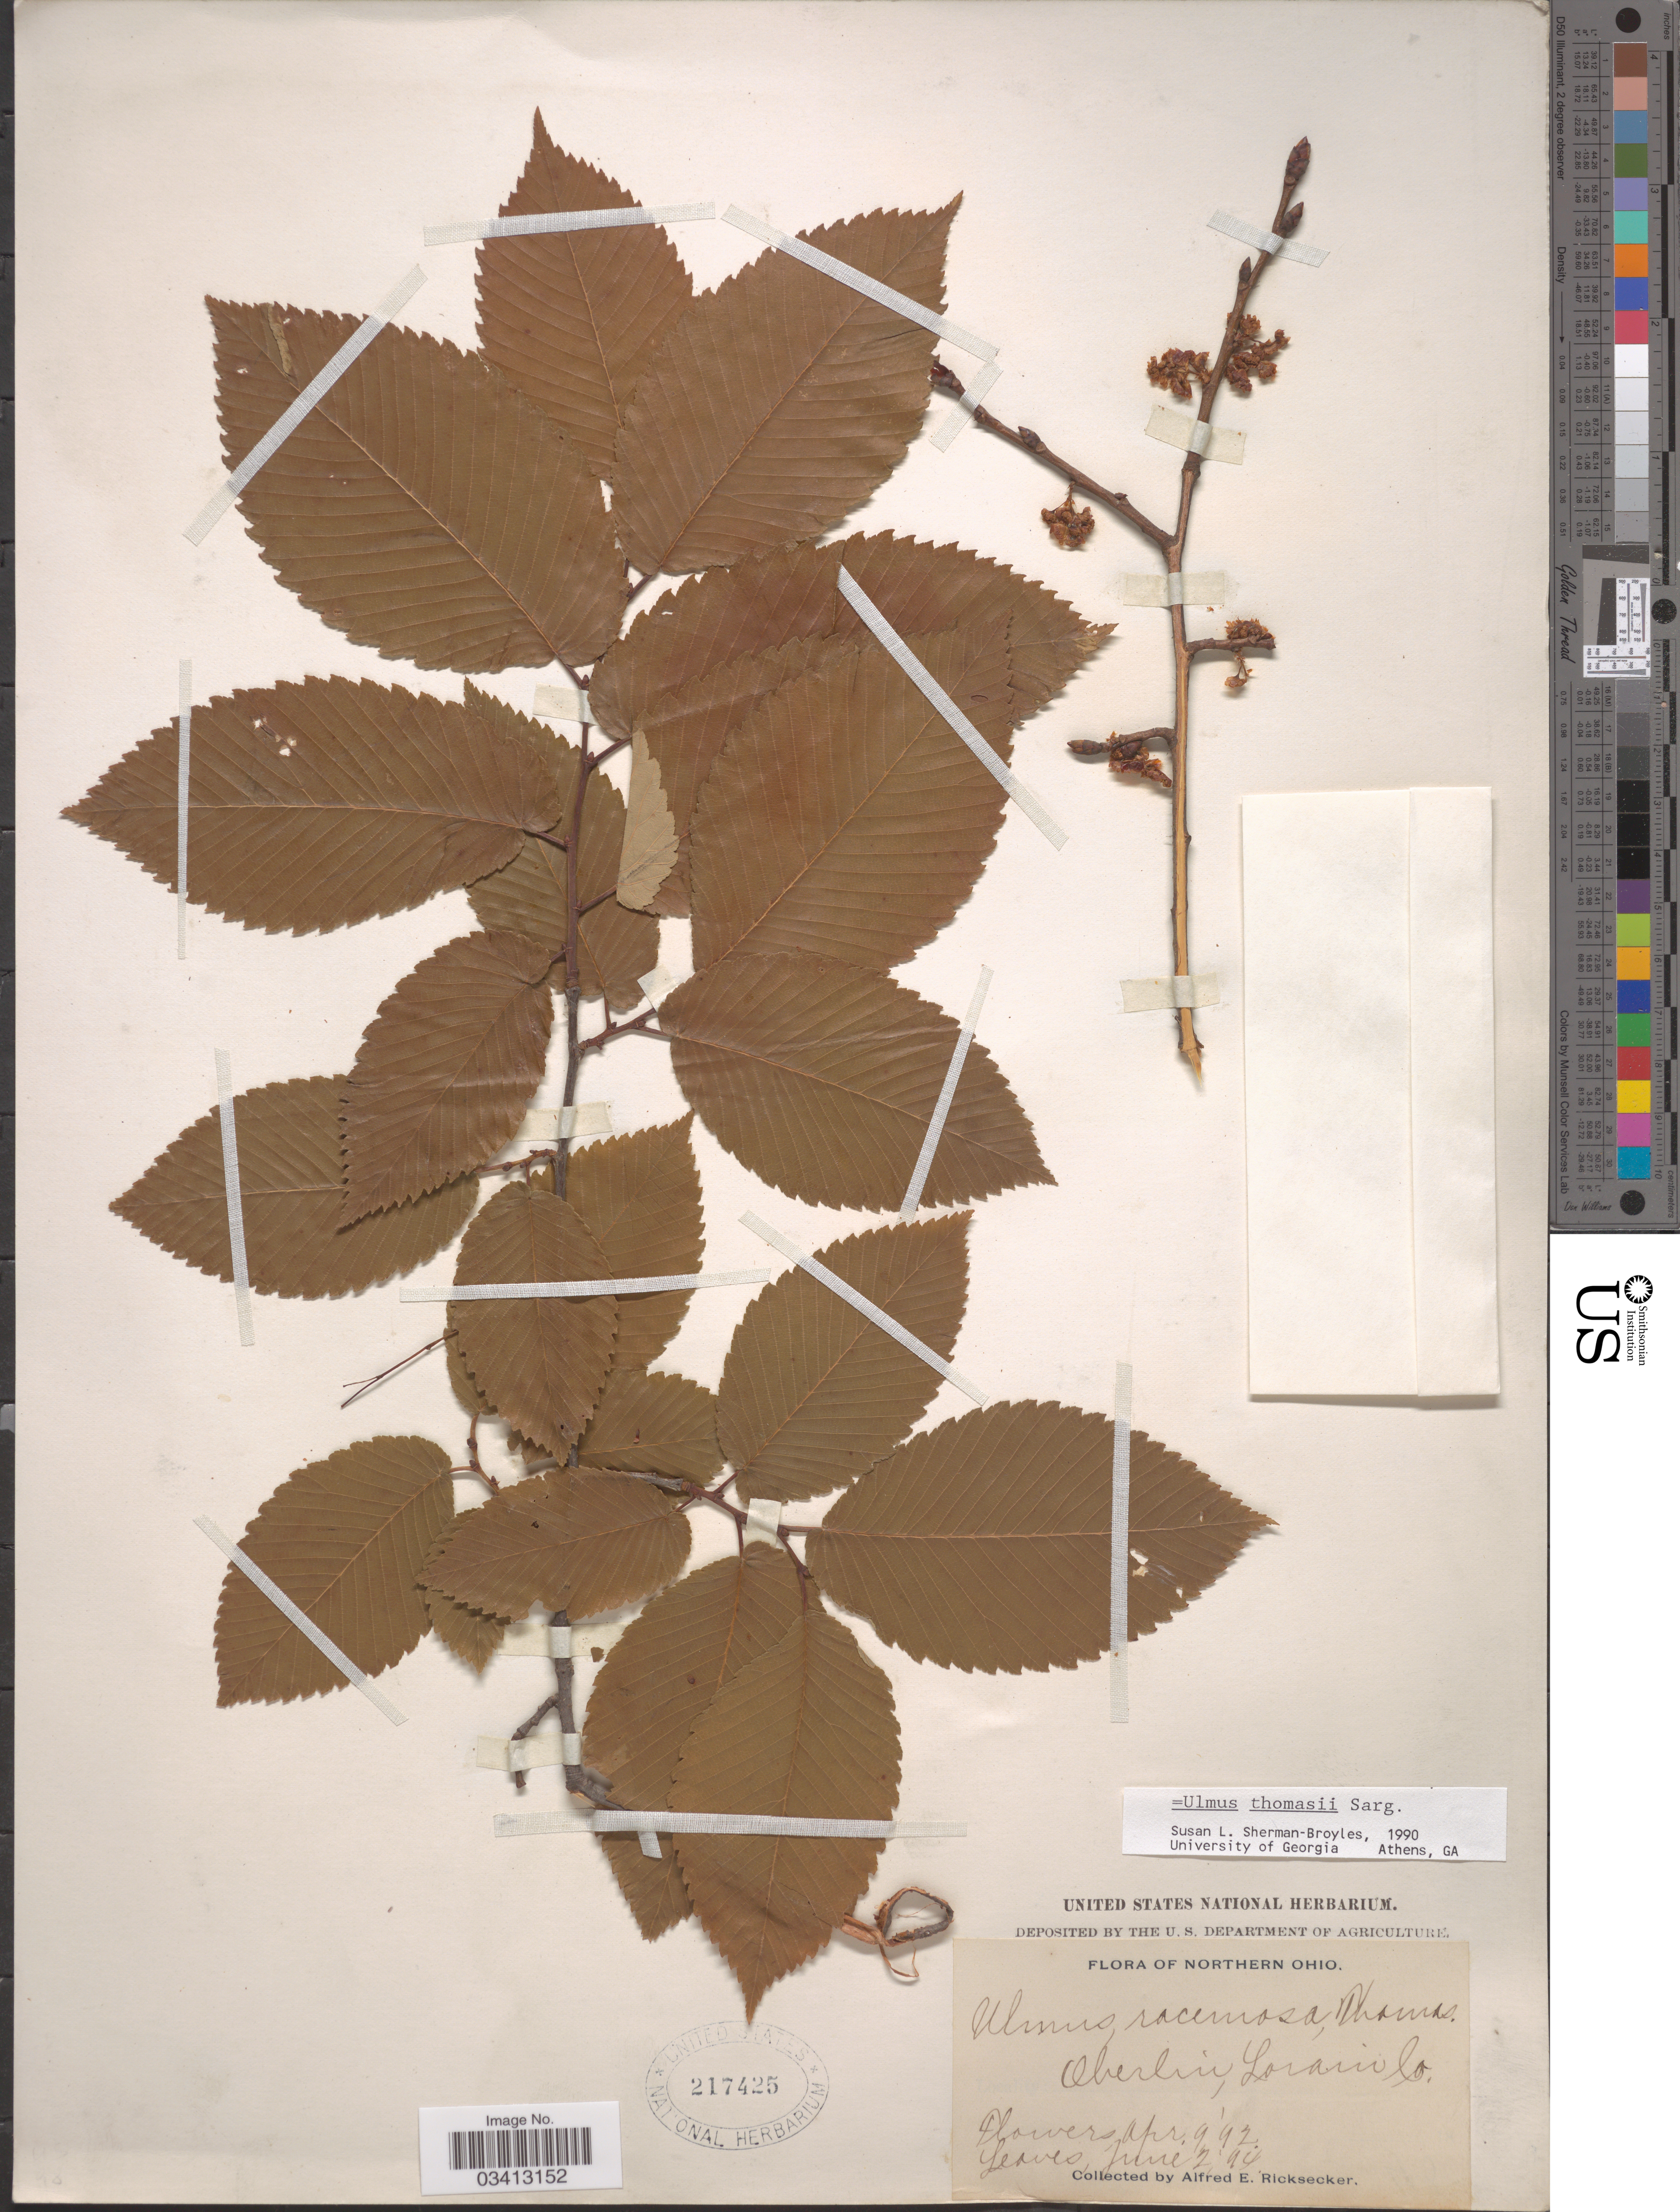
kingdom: Plantae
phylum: Tracheophyta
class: Magnoliopsida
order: Rosales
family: Ulmaceae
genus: Ulmus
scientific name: Ulmus thomasii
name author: Sarg.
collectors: A. E. Ricksecker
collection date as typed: Transcribed d/m/y: 9/4/92 to 2/6/94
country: United States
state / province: Ohio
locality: Northern Ohio. Oberlin, Lorain Co.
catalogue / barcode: US 217425